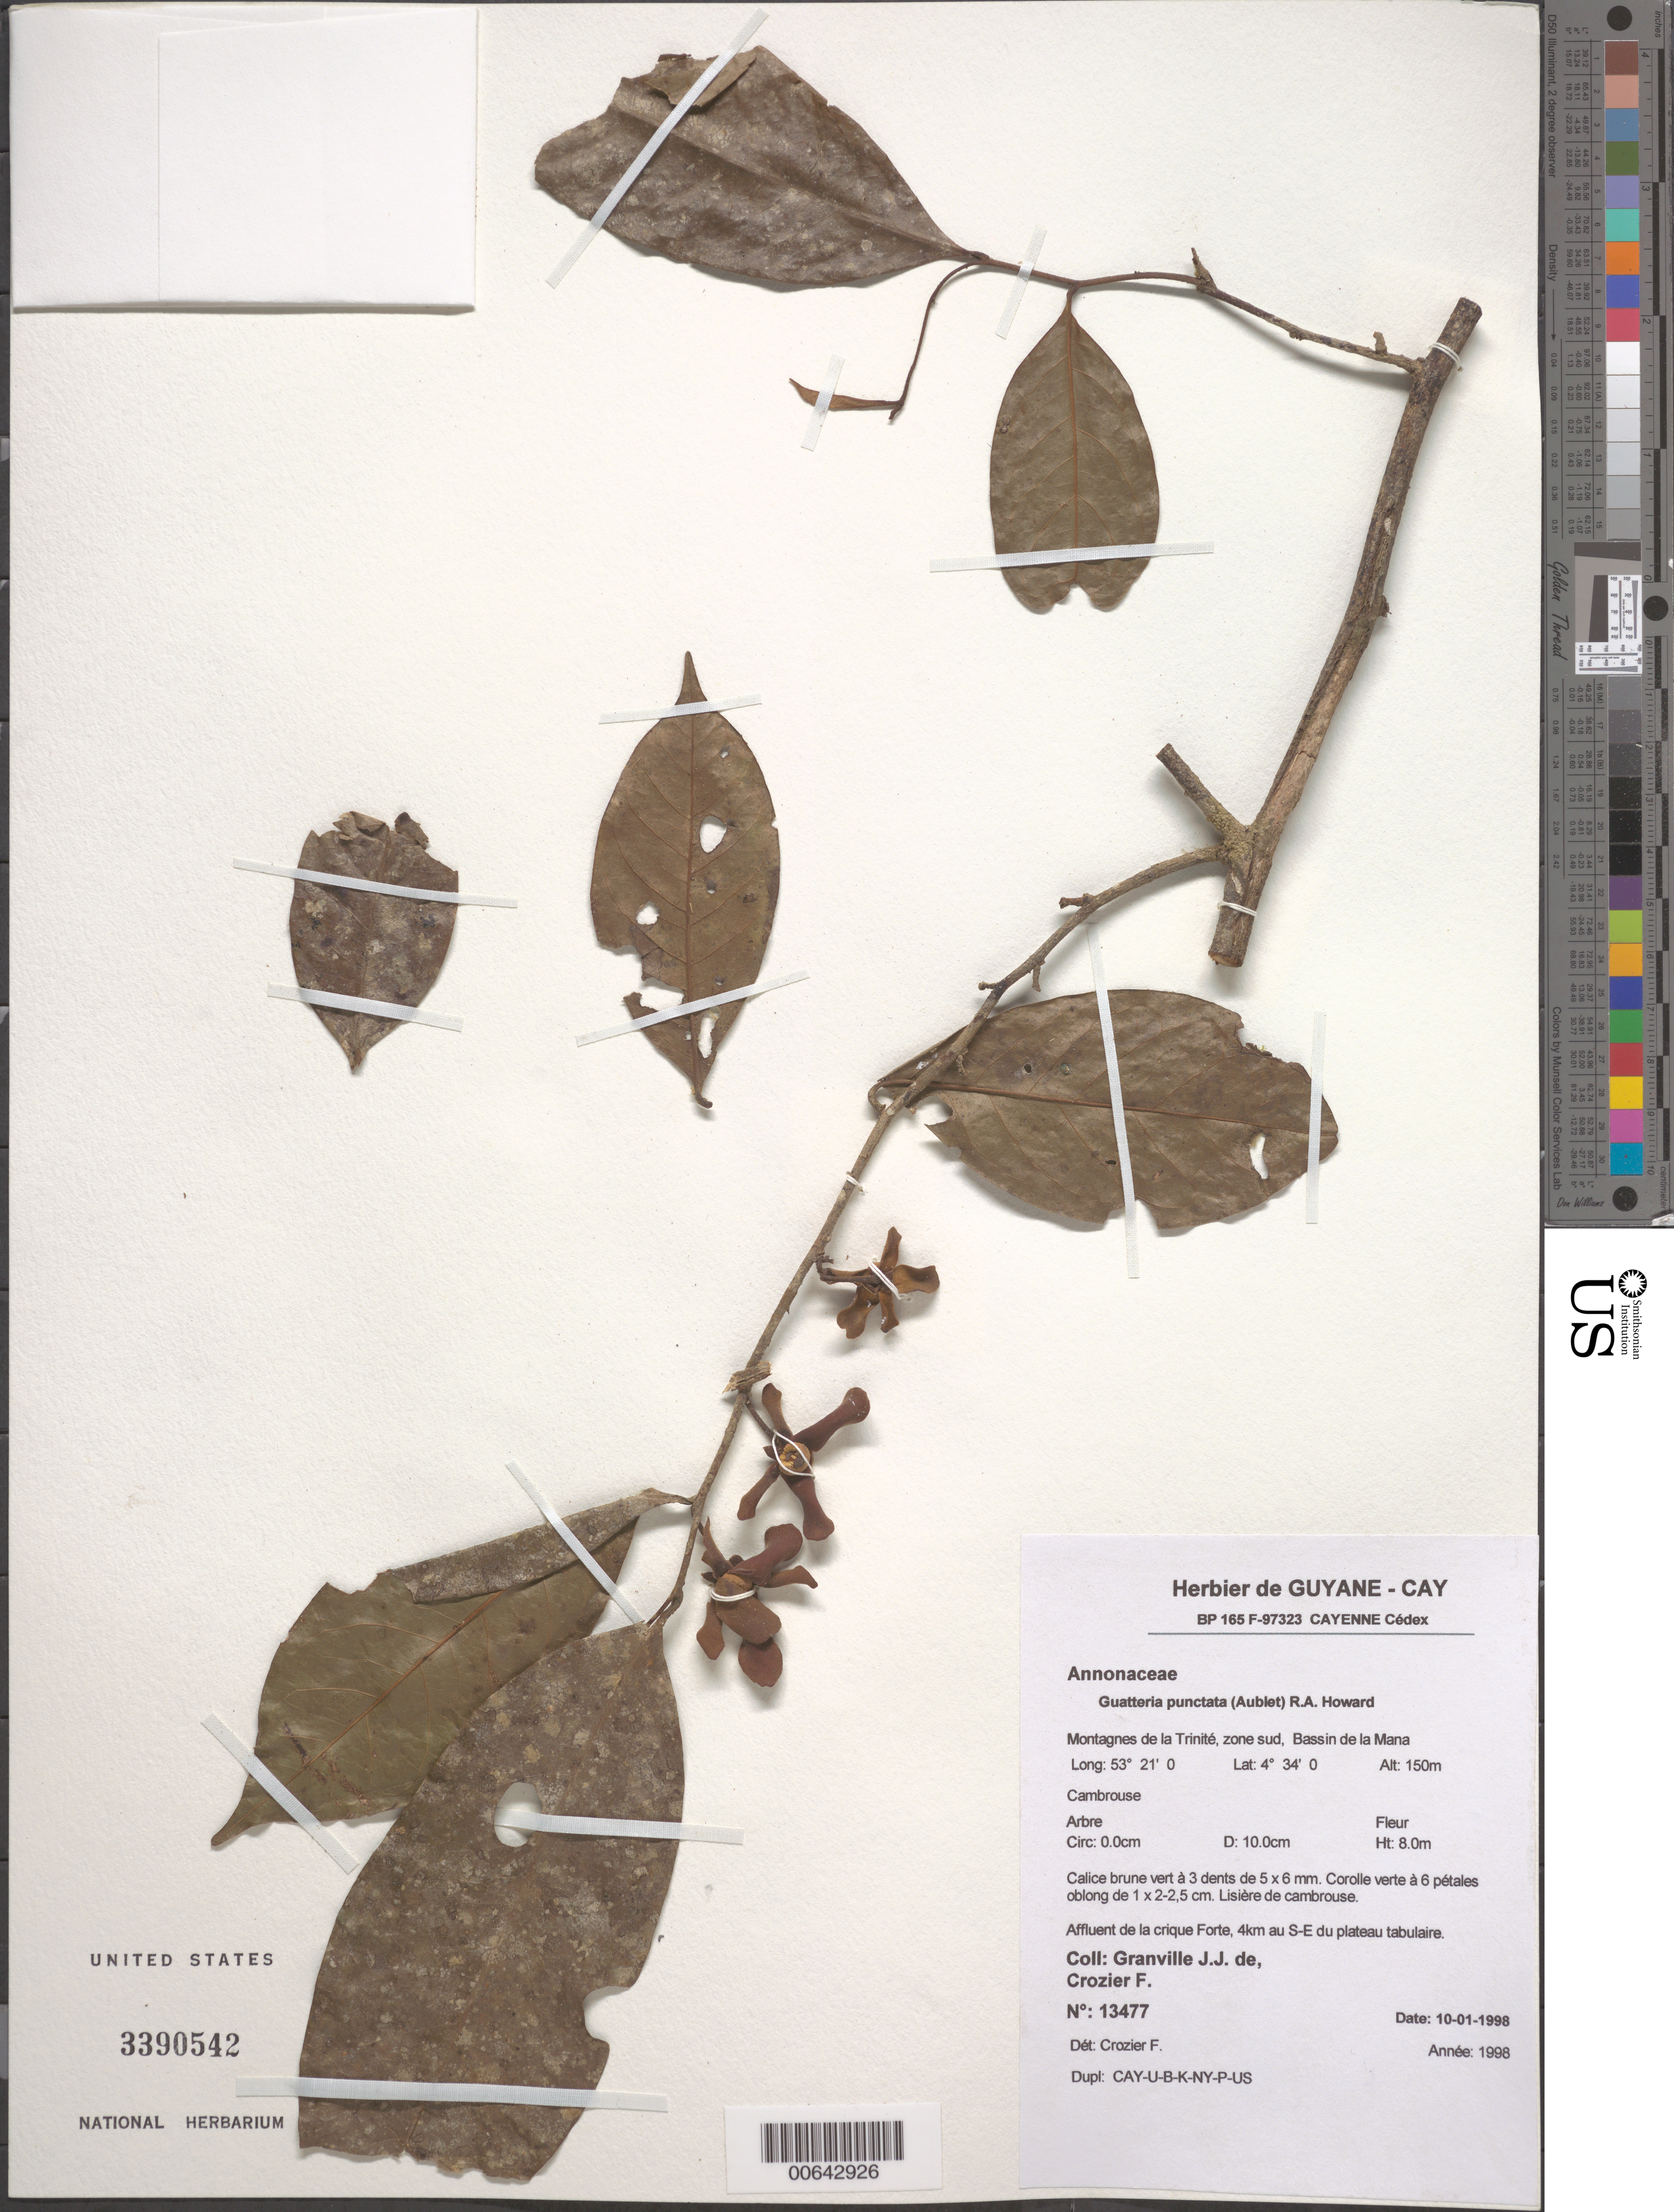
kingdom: Plantae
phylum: Tracheophyta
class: Magnoliopsida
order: Magnoliales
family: Annonaceae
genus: Guatteria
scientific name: Guatteria punctata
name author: (Aubl.) R.A. Howard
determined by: Crozier, F.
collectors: J.-J. de Granville & F. Crozier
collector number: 13477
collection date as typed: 10-Jan-98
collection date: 1998-01-10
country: French Guiana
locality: Montagnes de la Trinité, zone sud, Bassin de la Mana, affl. de la crique Forte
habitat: Cambrouse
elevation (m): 150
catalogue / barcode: US 3390542